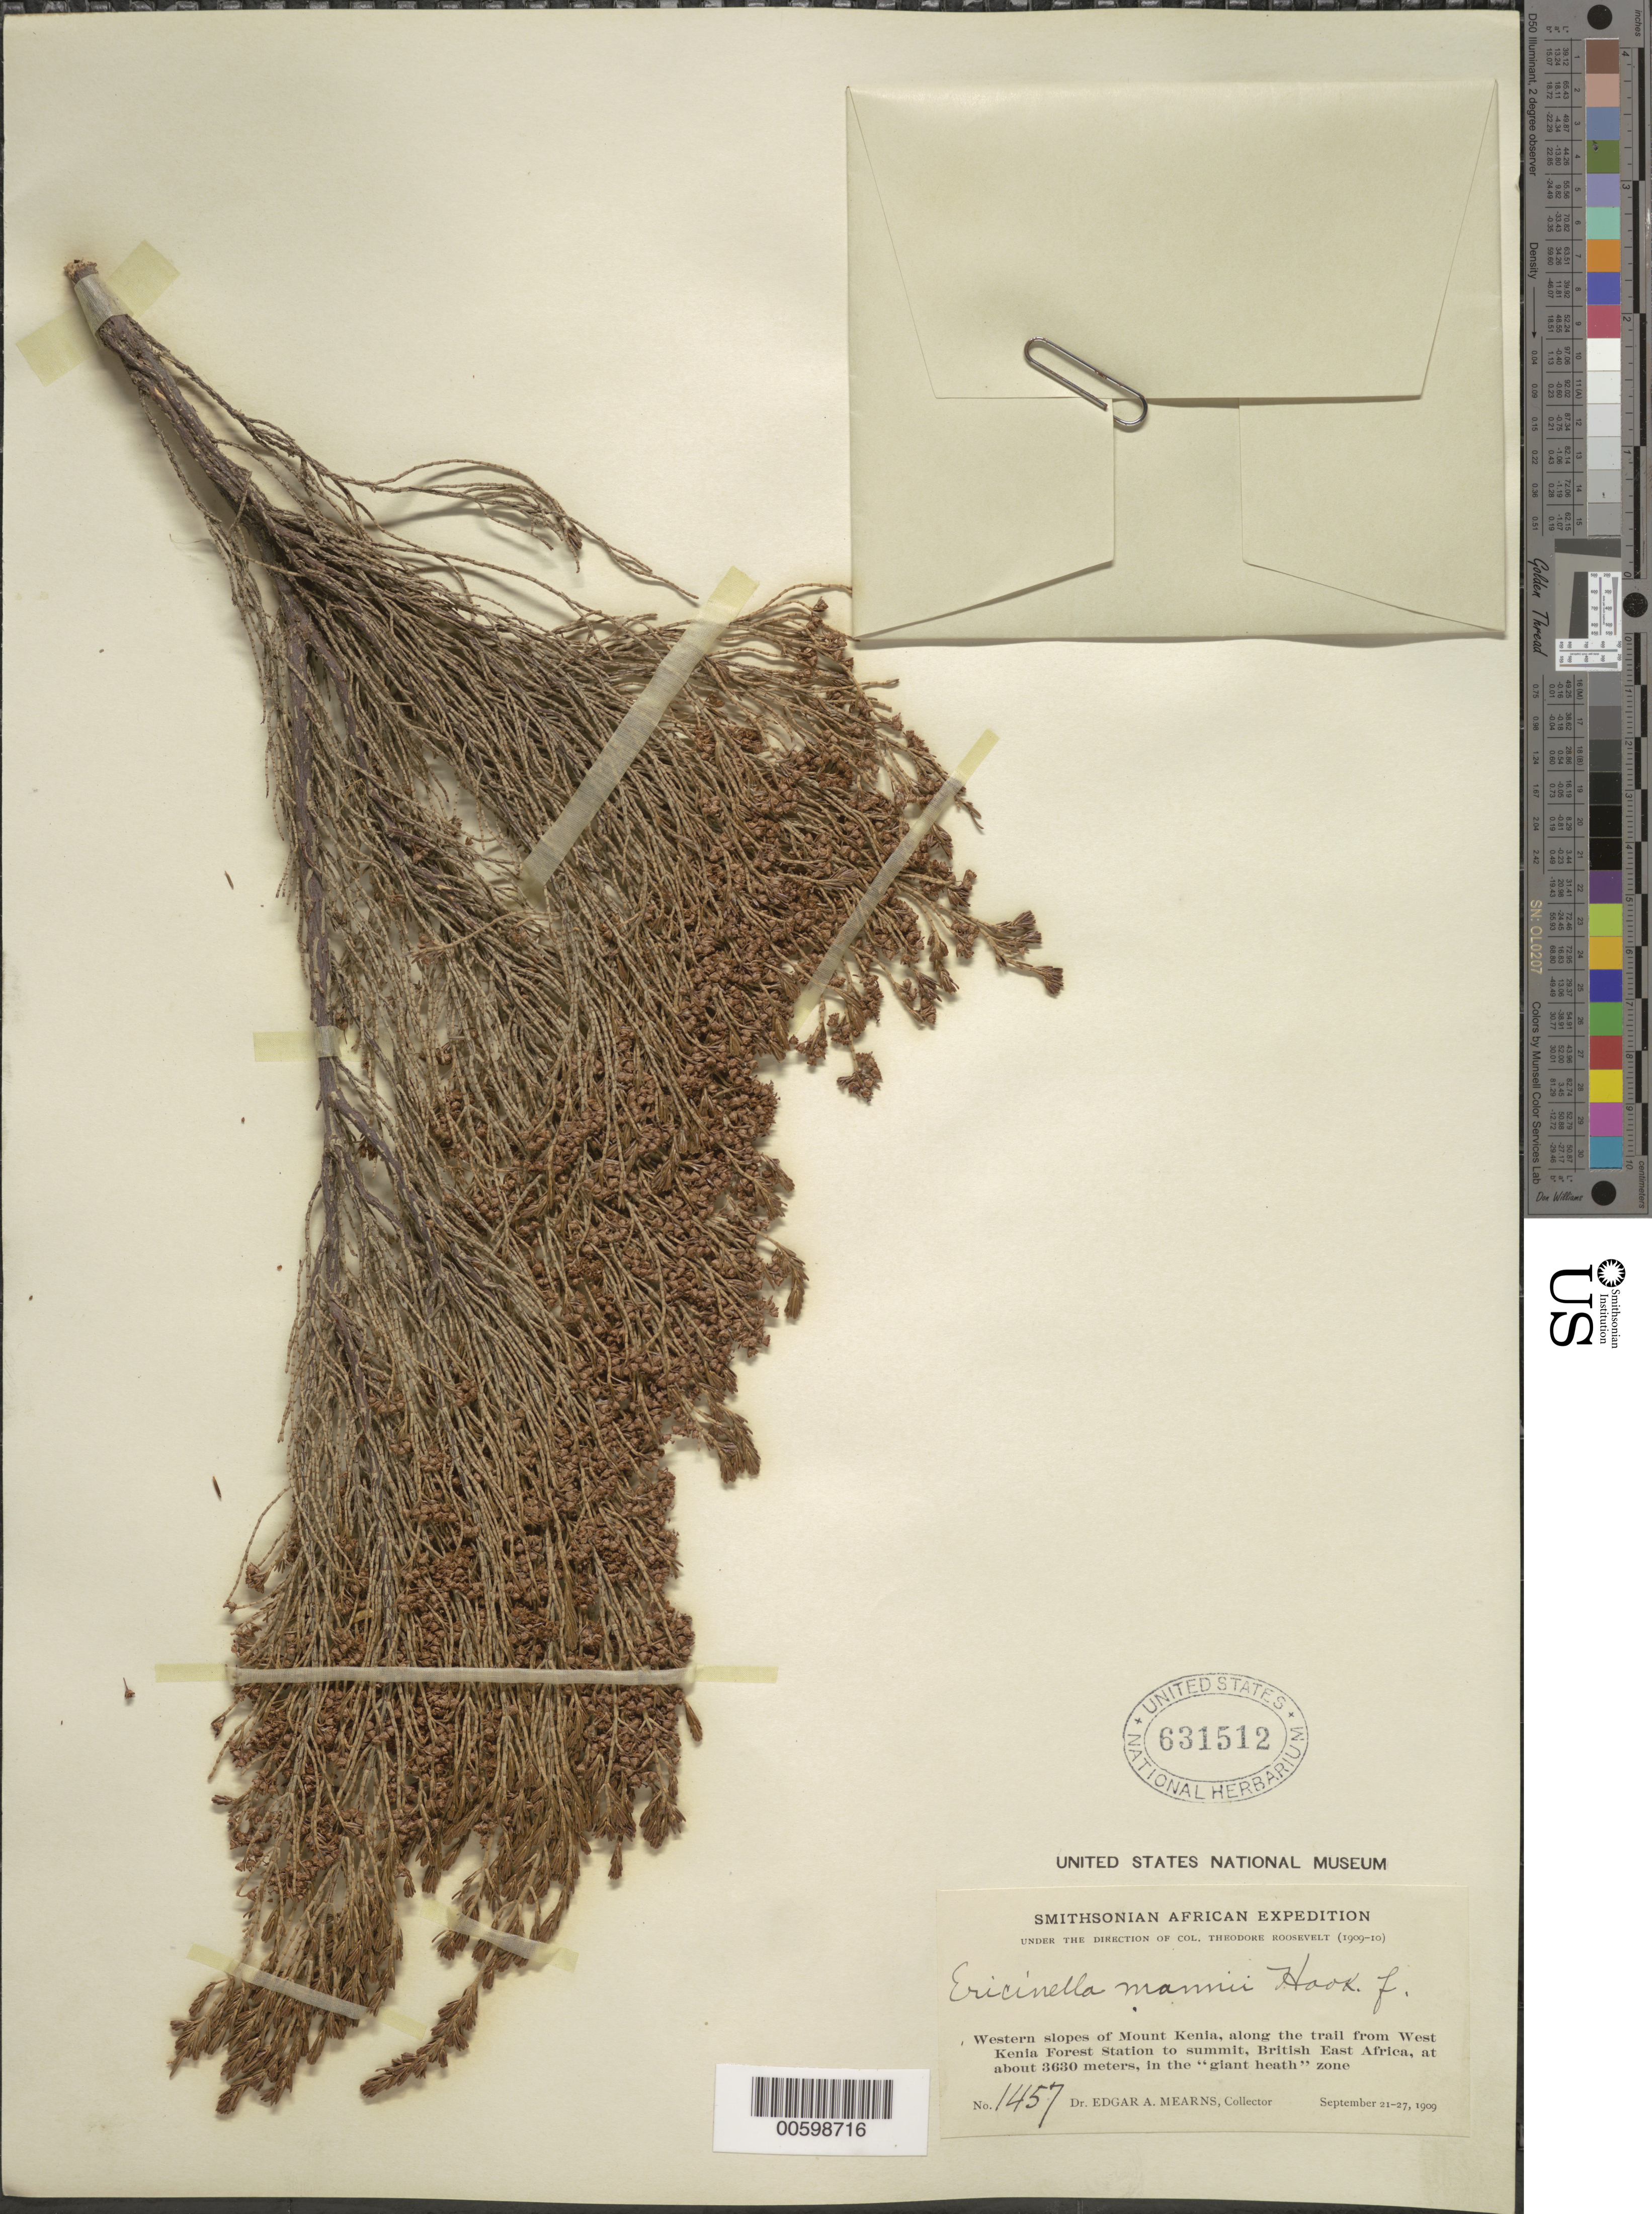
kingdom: Plantae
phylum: Tracheophyta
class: Magnoliopsida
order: Ericales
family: Ericaceae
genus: Ericinella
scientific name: Ericinella mannii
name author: Hook. f.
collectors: E. A. Mearns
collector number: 1457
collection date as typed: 21 Sep 1909 to 27 Sep 1909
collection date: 1909-09-21/1909-09-27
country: Kenya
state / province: Nyeri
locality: Western slopes of mount Kenya, along the trail from West Kenya Forest Station to summit, in the " giant heath" zone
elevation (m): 3630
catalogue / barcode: US 631512